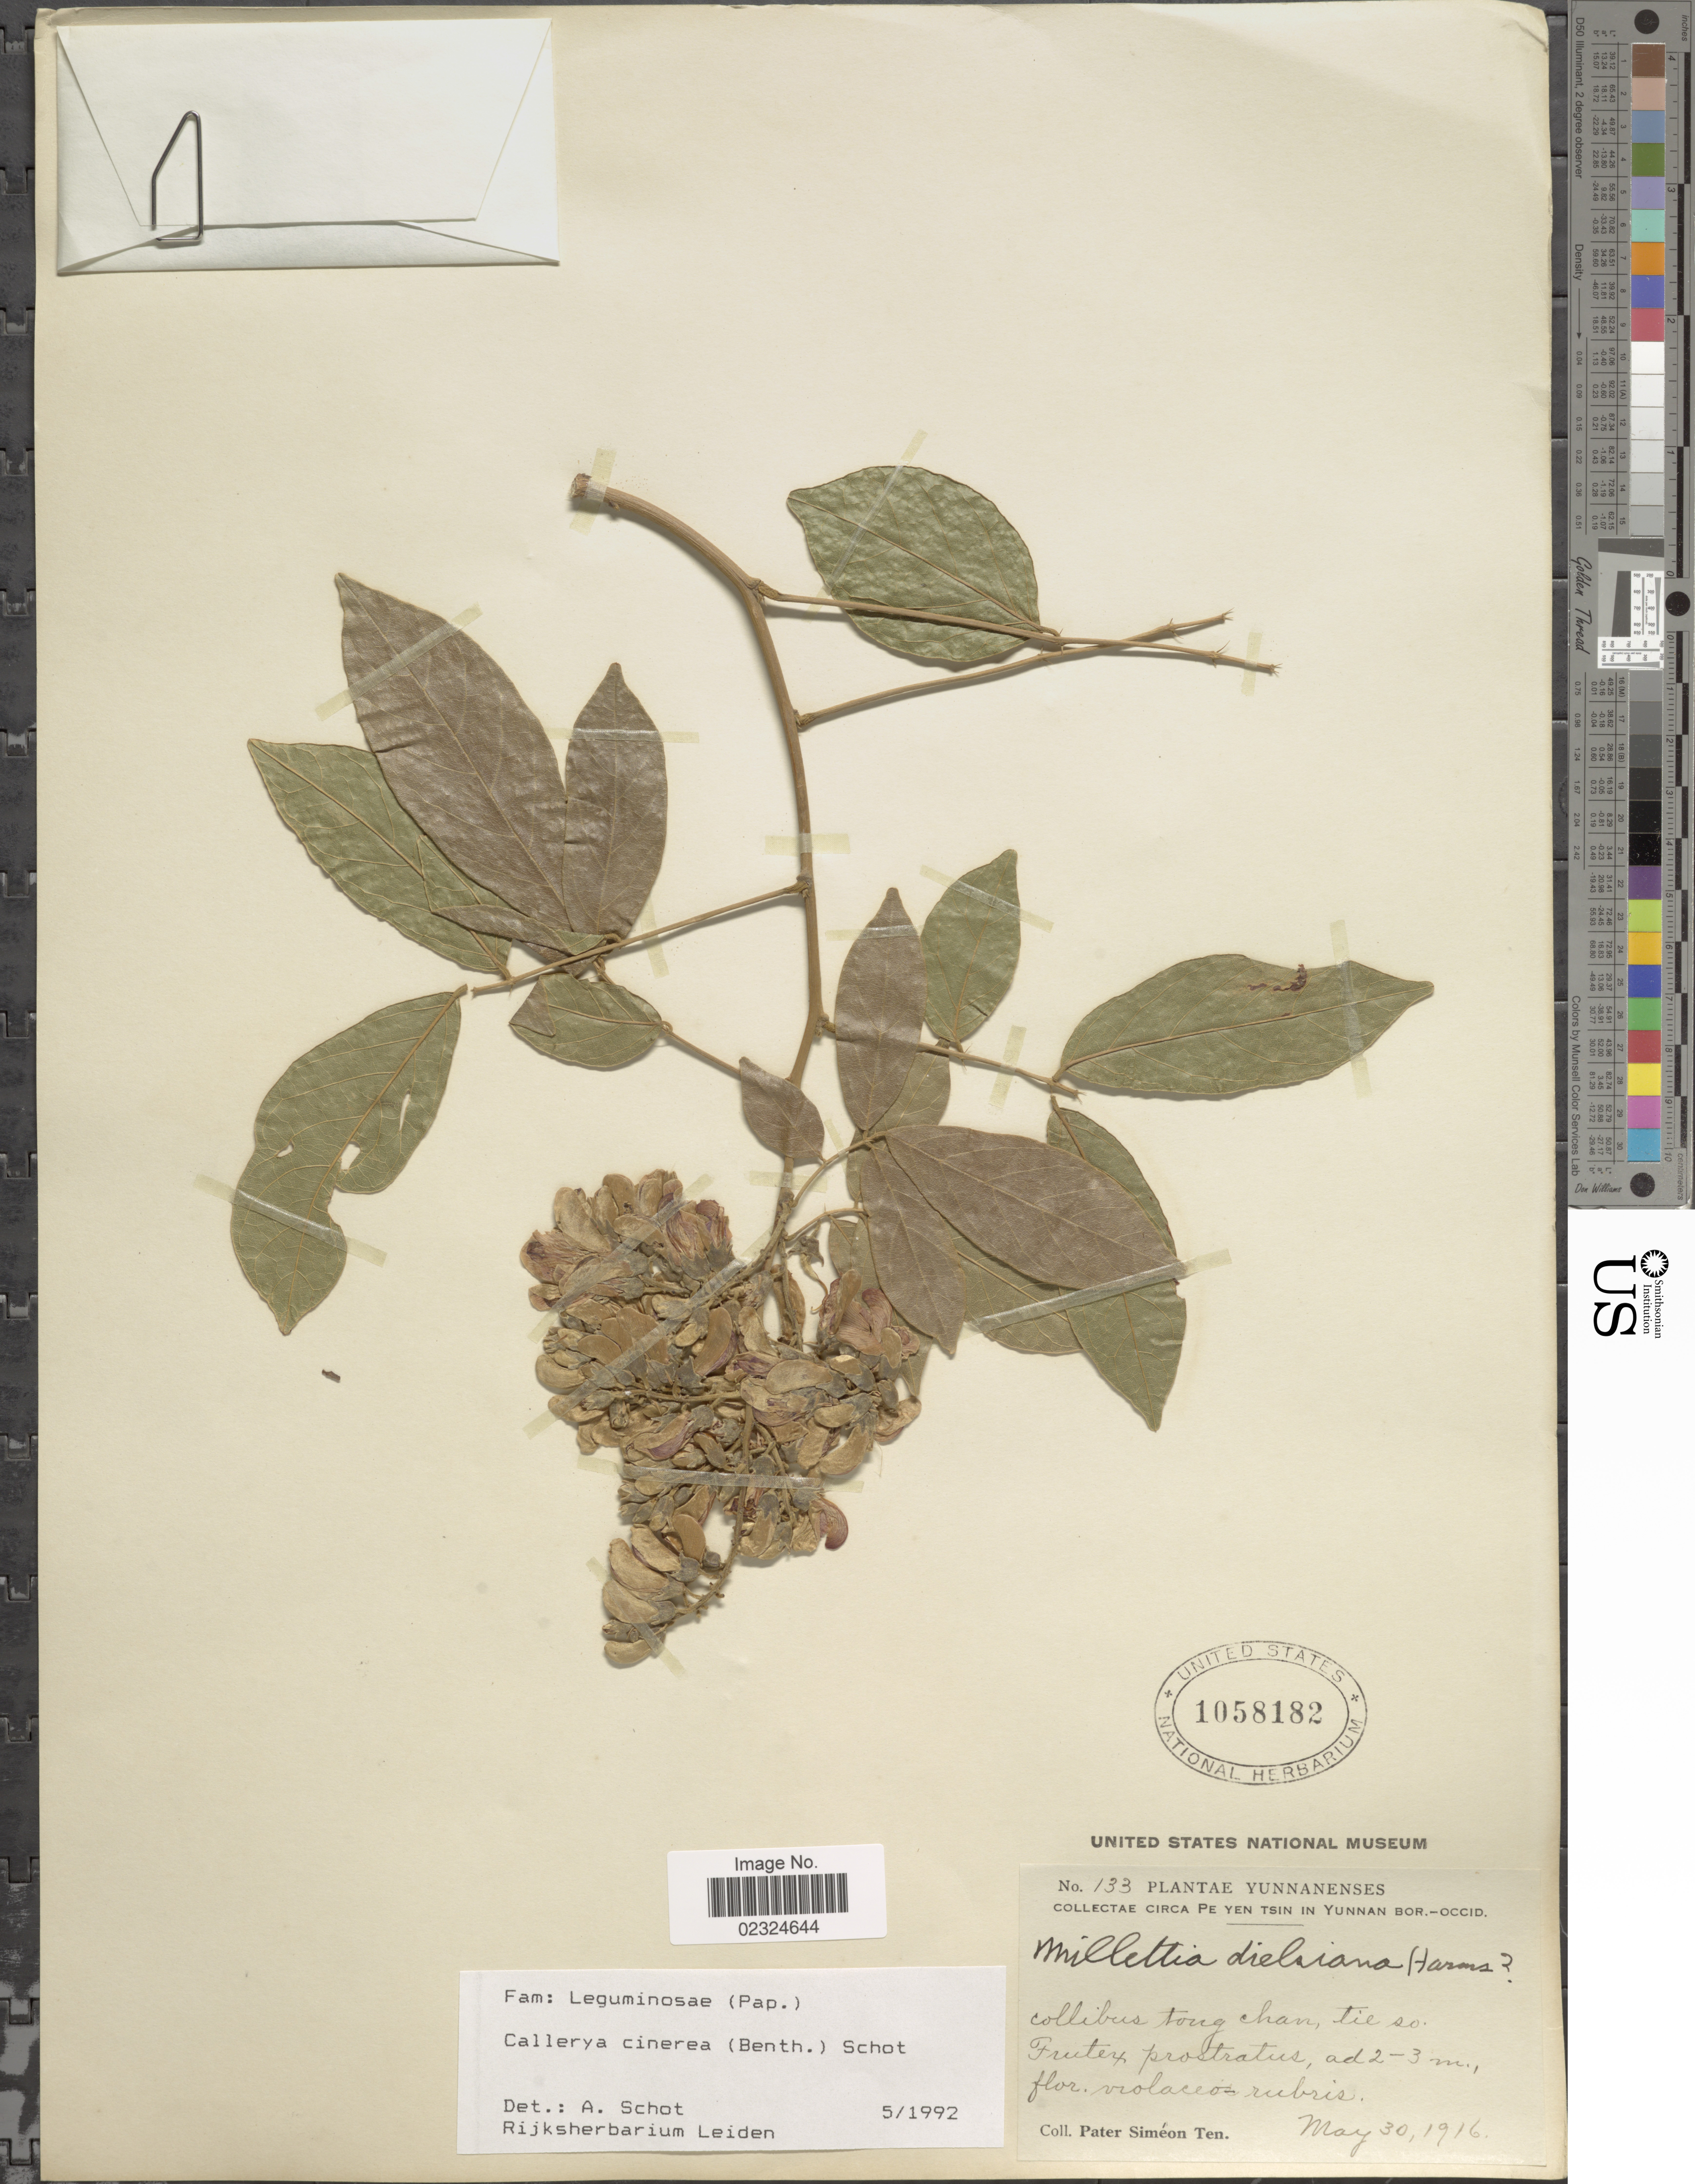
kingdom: Plantae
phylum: Tracheophyta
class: Magnoliopsida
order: Fabales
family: Fabaceae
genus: Callerya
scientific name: Callerya cinerea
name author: (Benth.) Schot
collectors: P. S. Ten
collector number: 133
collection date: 1916-05-30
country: China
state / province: Yunnan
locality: Circa Pe Yen Tsin in Yunnan, Tong Chan Tie So.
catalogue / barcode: US 1058182